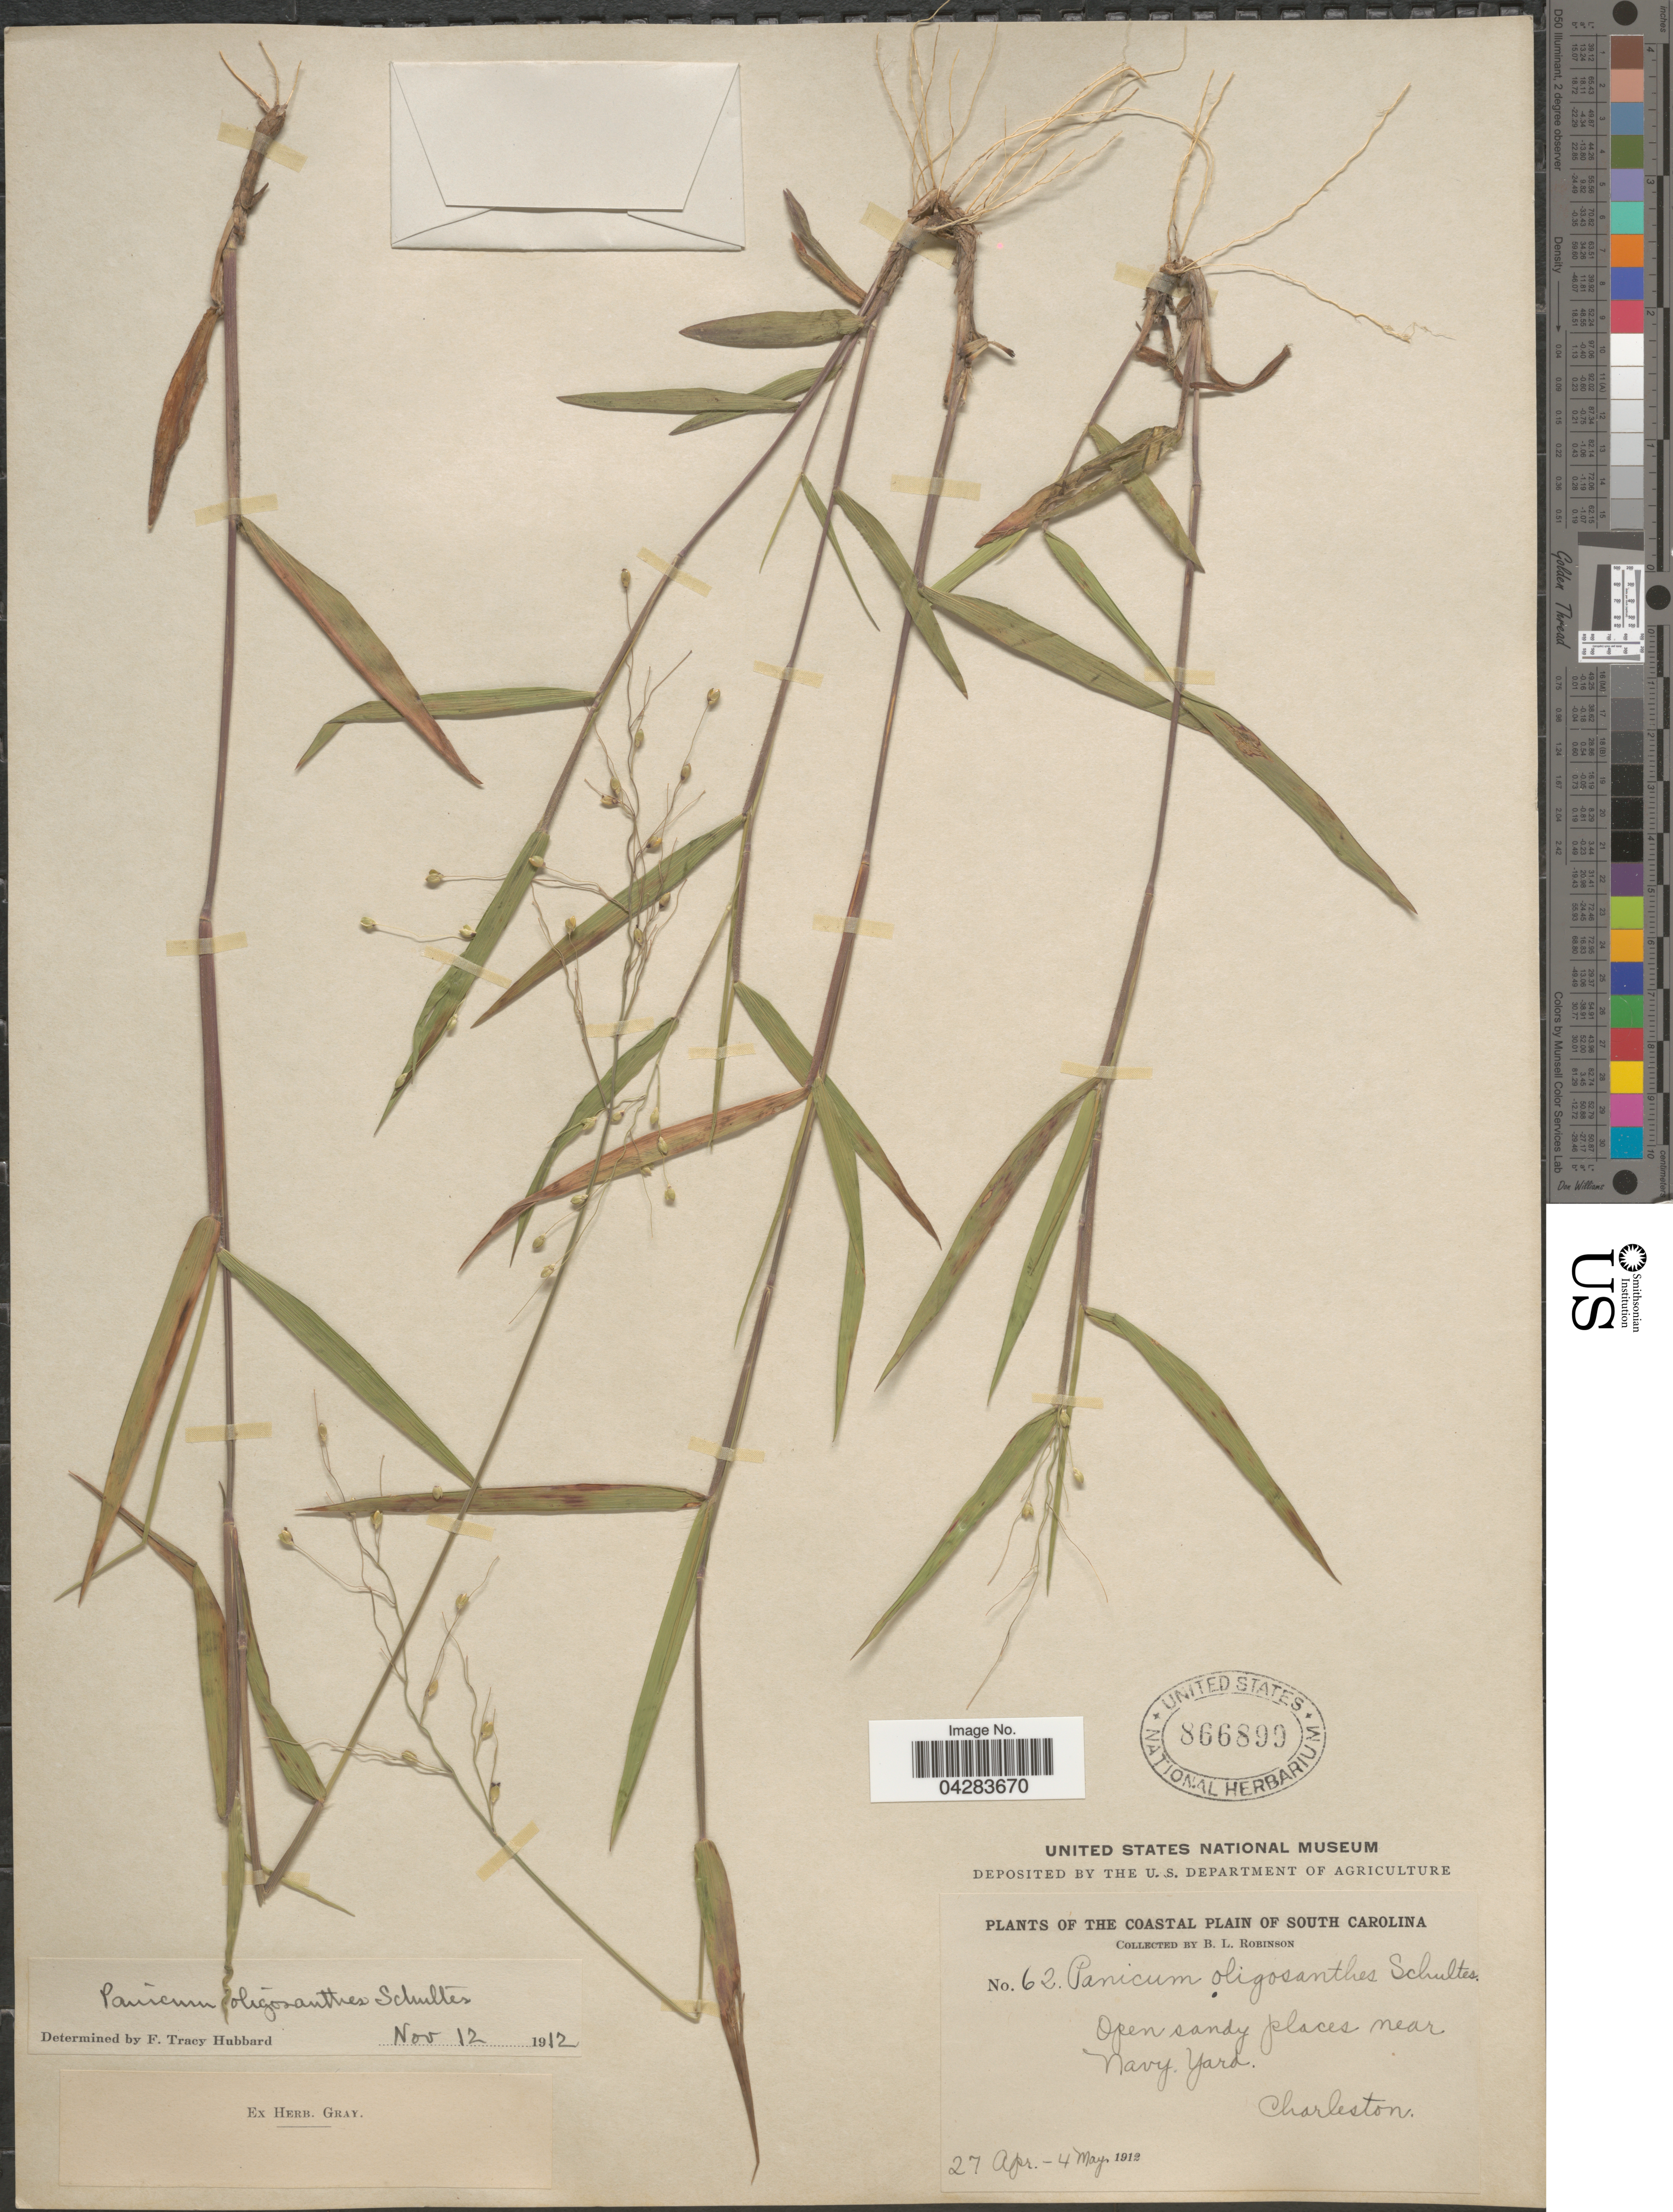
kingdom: Plantae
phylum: Tracheophyta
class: Liliopsida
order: Poales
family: Poaceae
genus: Dichanthelium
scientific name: Dichanthelium oligosanthes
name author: (Schult.) Gould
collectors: B. L. Robinson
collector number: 62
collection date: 1912-04-27/1912-05-04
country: United States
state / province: South Carolina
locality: Coastal Plain of South Carolina. Open sandy places near Navy Yard. Charleston.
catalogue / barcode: US 866899